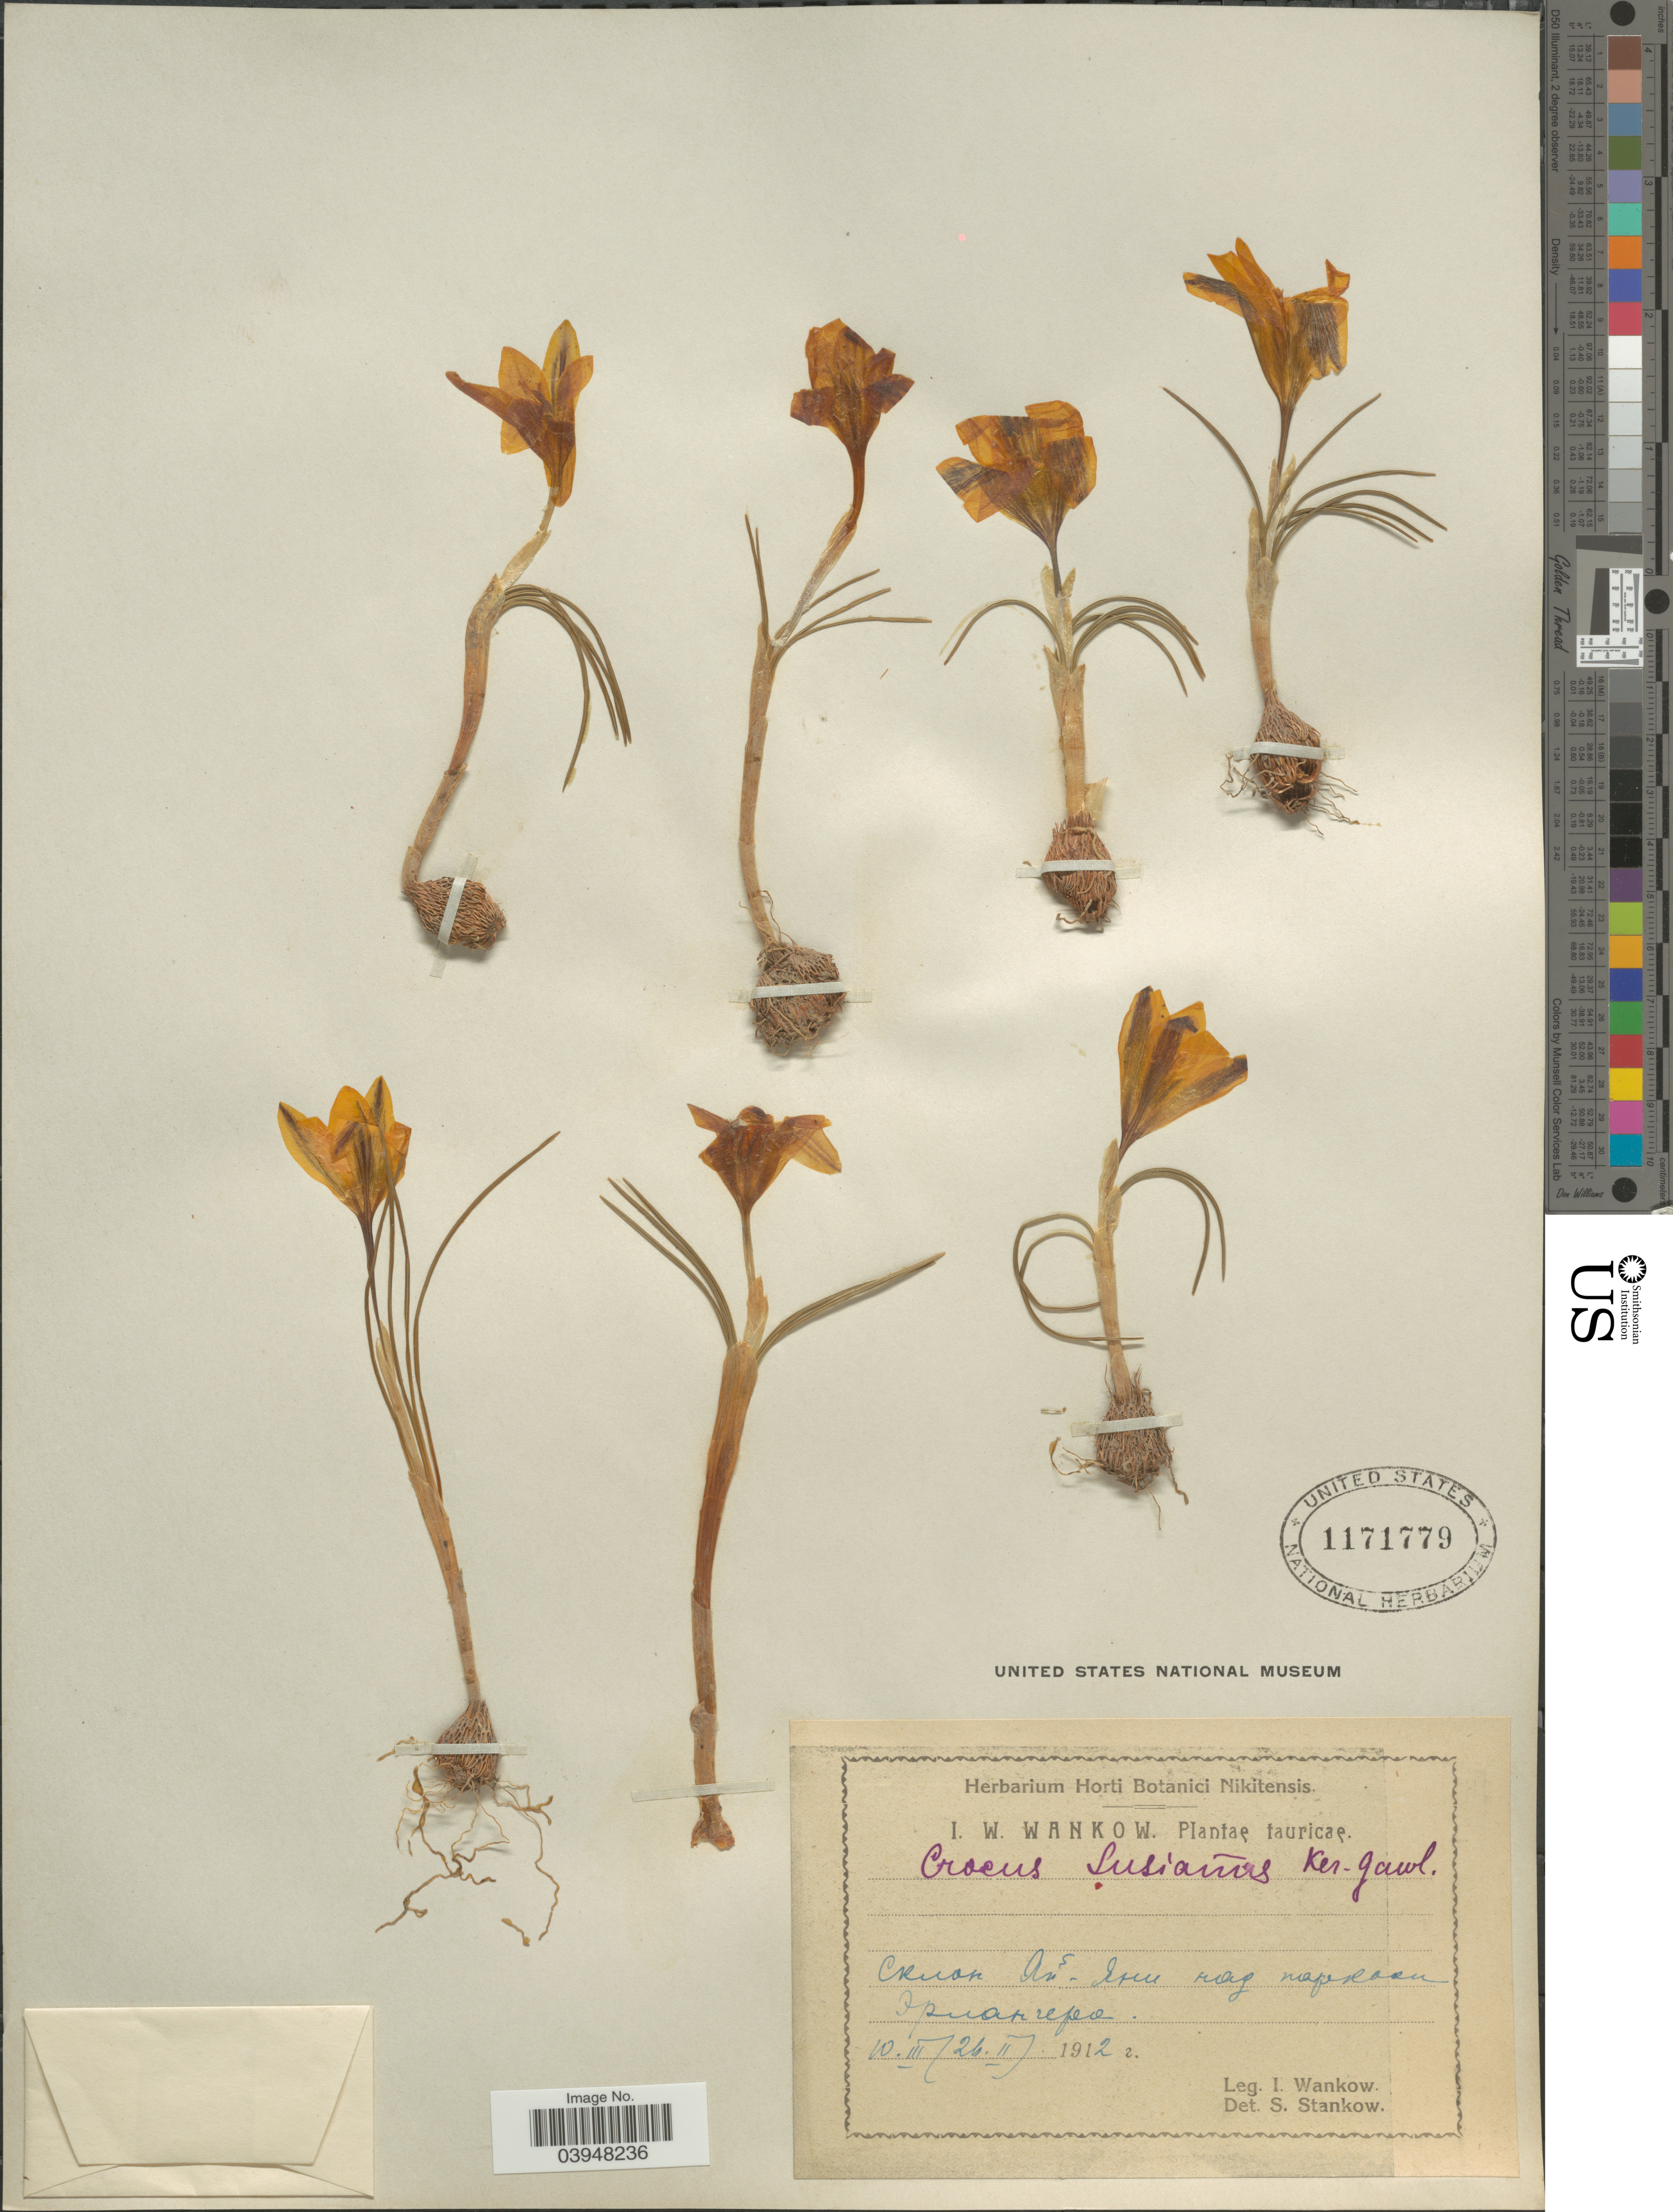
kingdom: Plantae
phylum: Tracheophyta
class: Liliopsida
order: Asparagales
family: Iridaceae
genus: Crocus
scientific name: Crocus susianus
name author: Ker Gawl.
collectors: I. Wankow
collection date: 1912-03-10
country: Ukraine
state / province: Crimea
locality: Above park Erlingera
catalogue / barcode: US 1171779